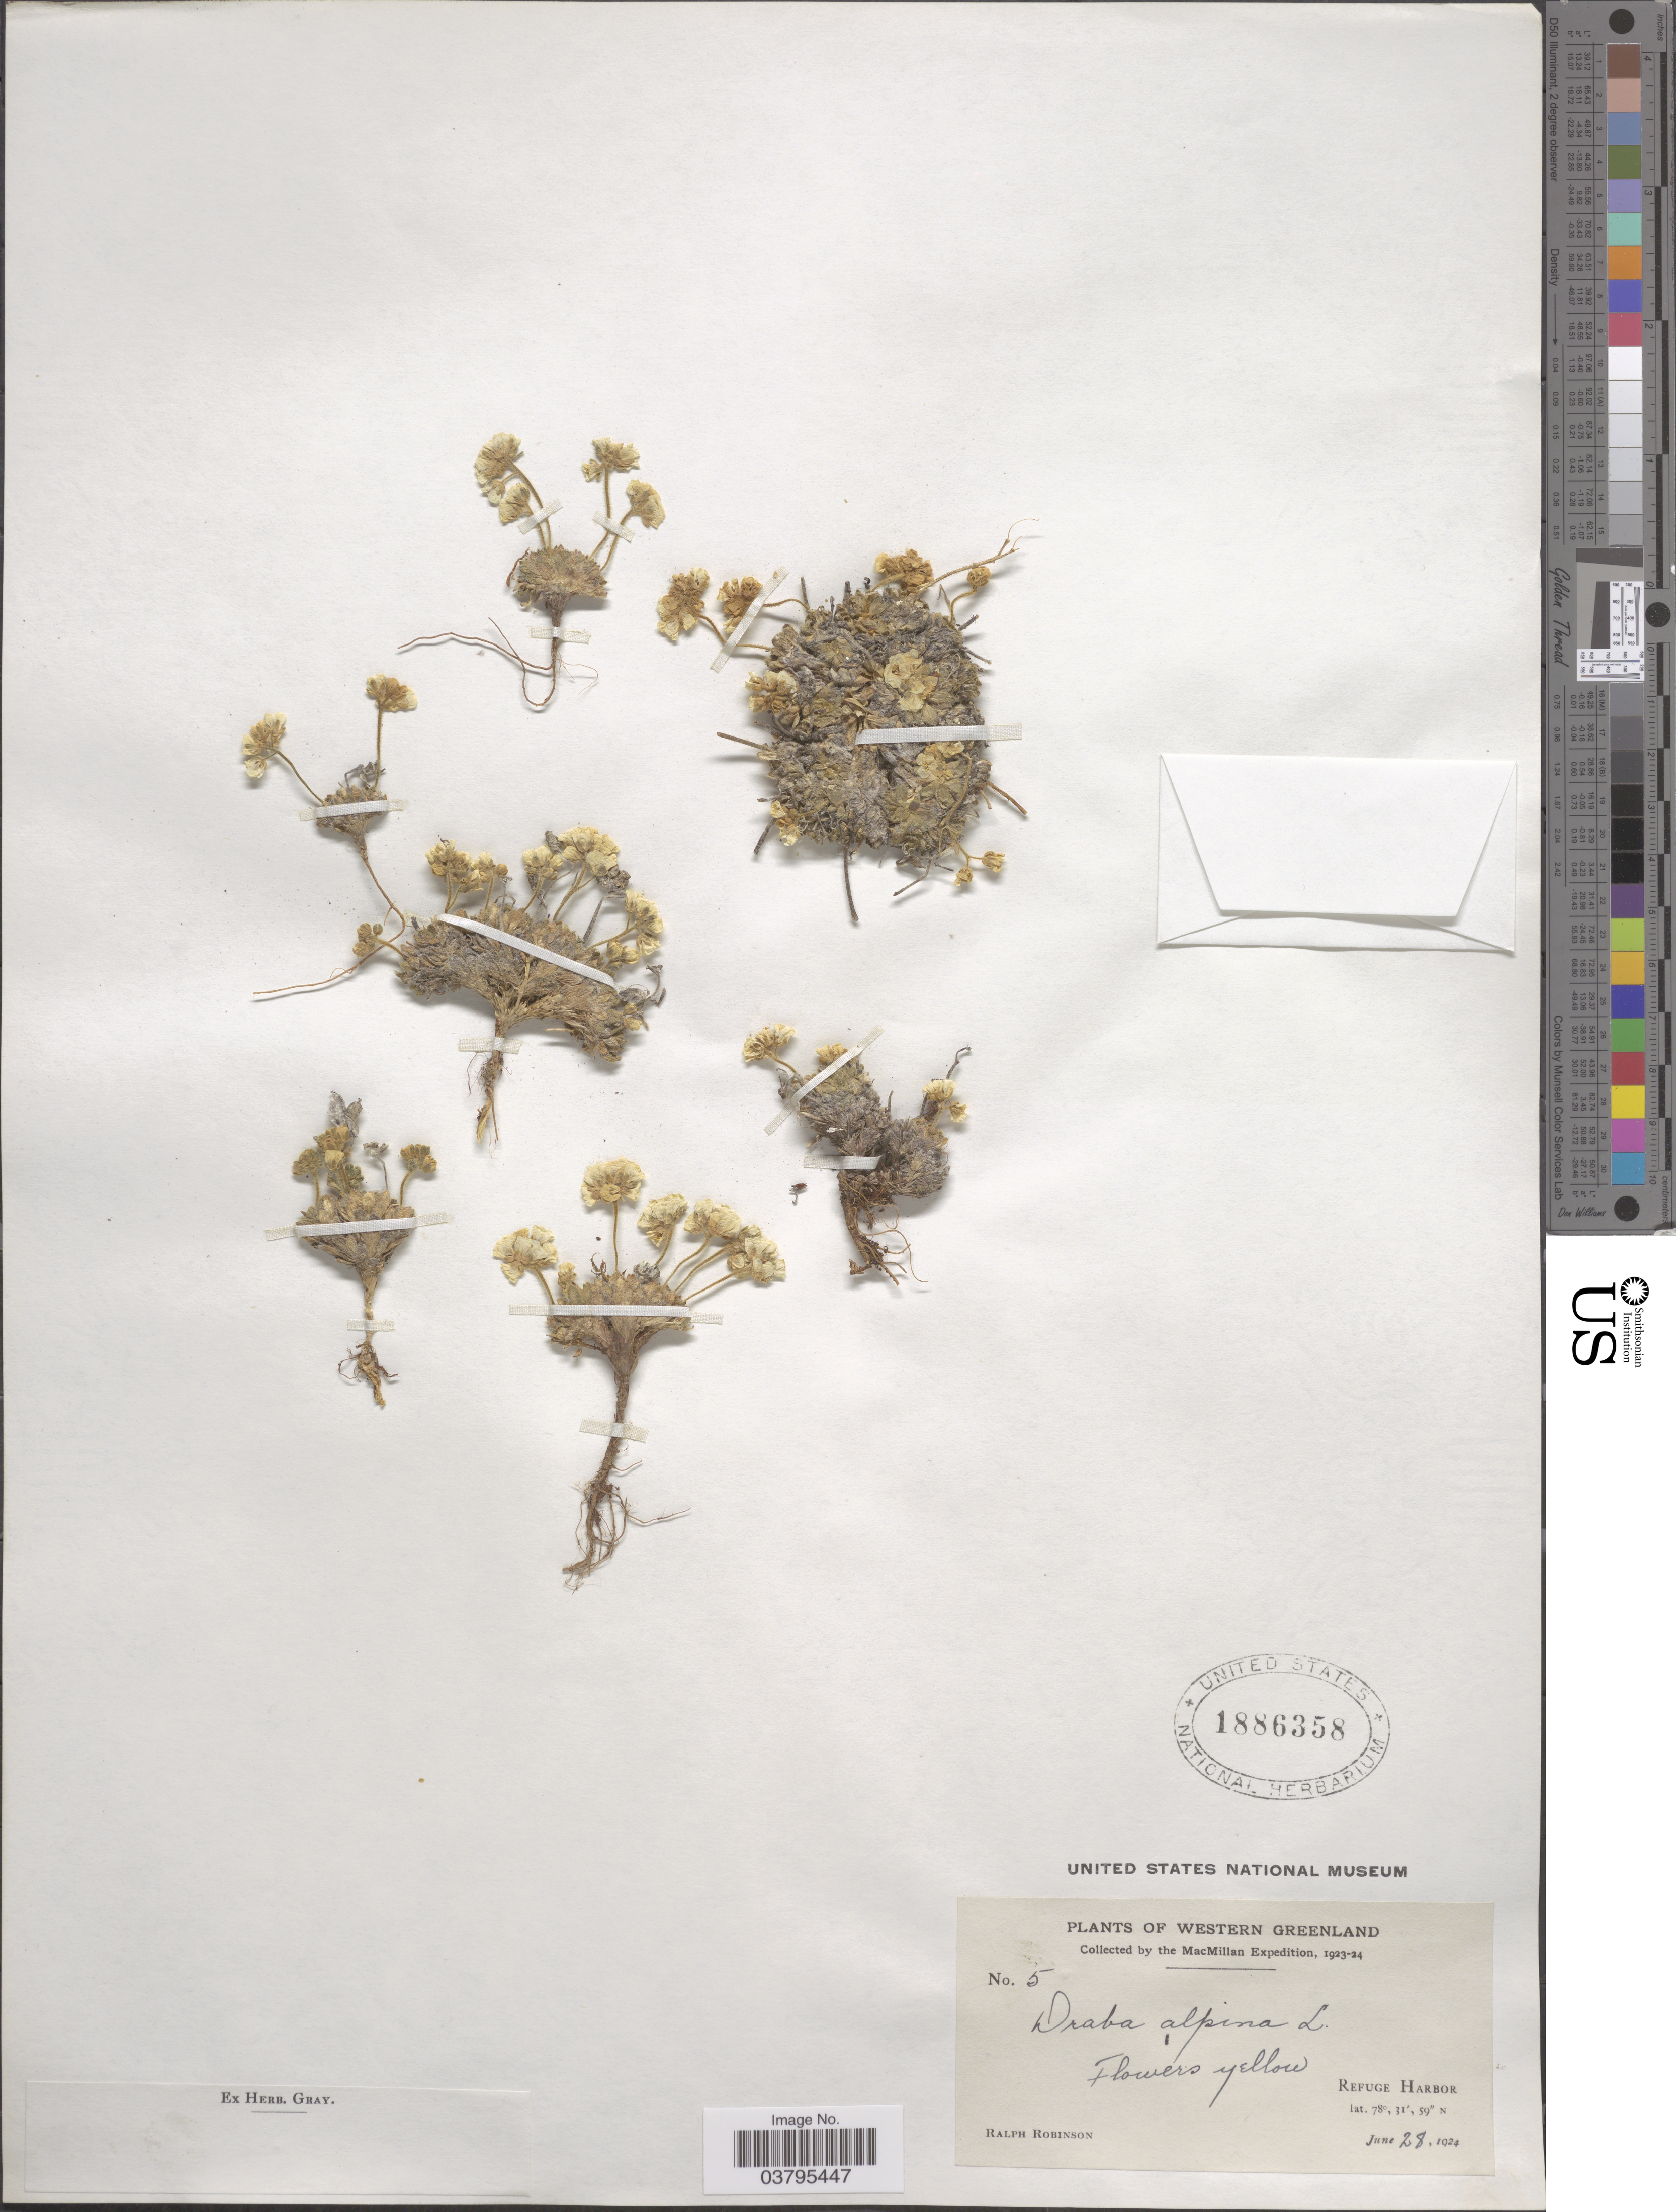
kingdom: Plantae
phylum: Tracheophyta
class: Magnoliopsida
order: Brassicales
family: Brassicaceae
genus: Draba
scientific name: Draba alpina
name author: L.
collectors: R. Robinson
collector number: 5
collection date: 1924-06-28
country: Greenland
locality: Western Greenland. Refuge Harbor.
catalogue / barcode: US 1886358